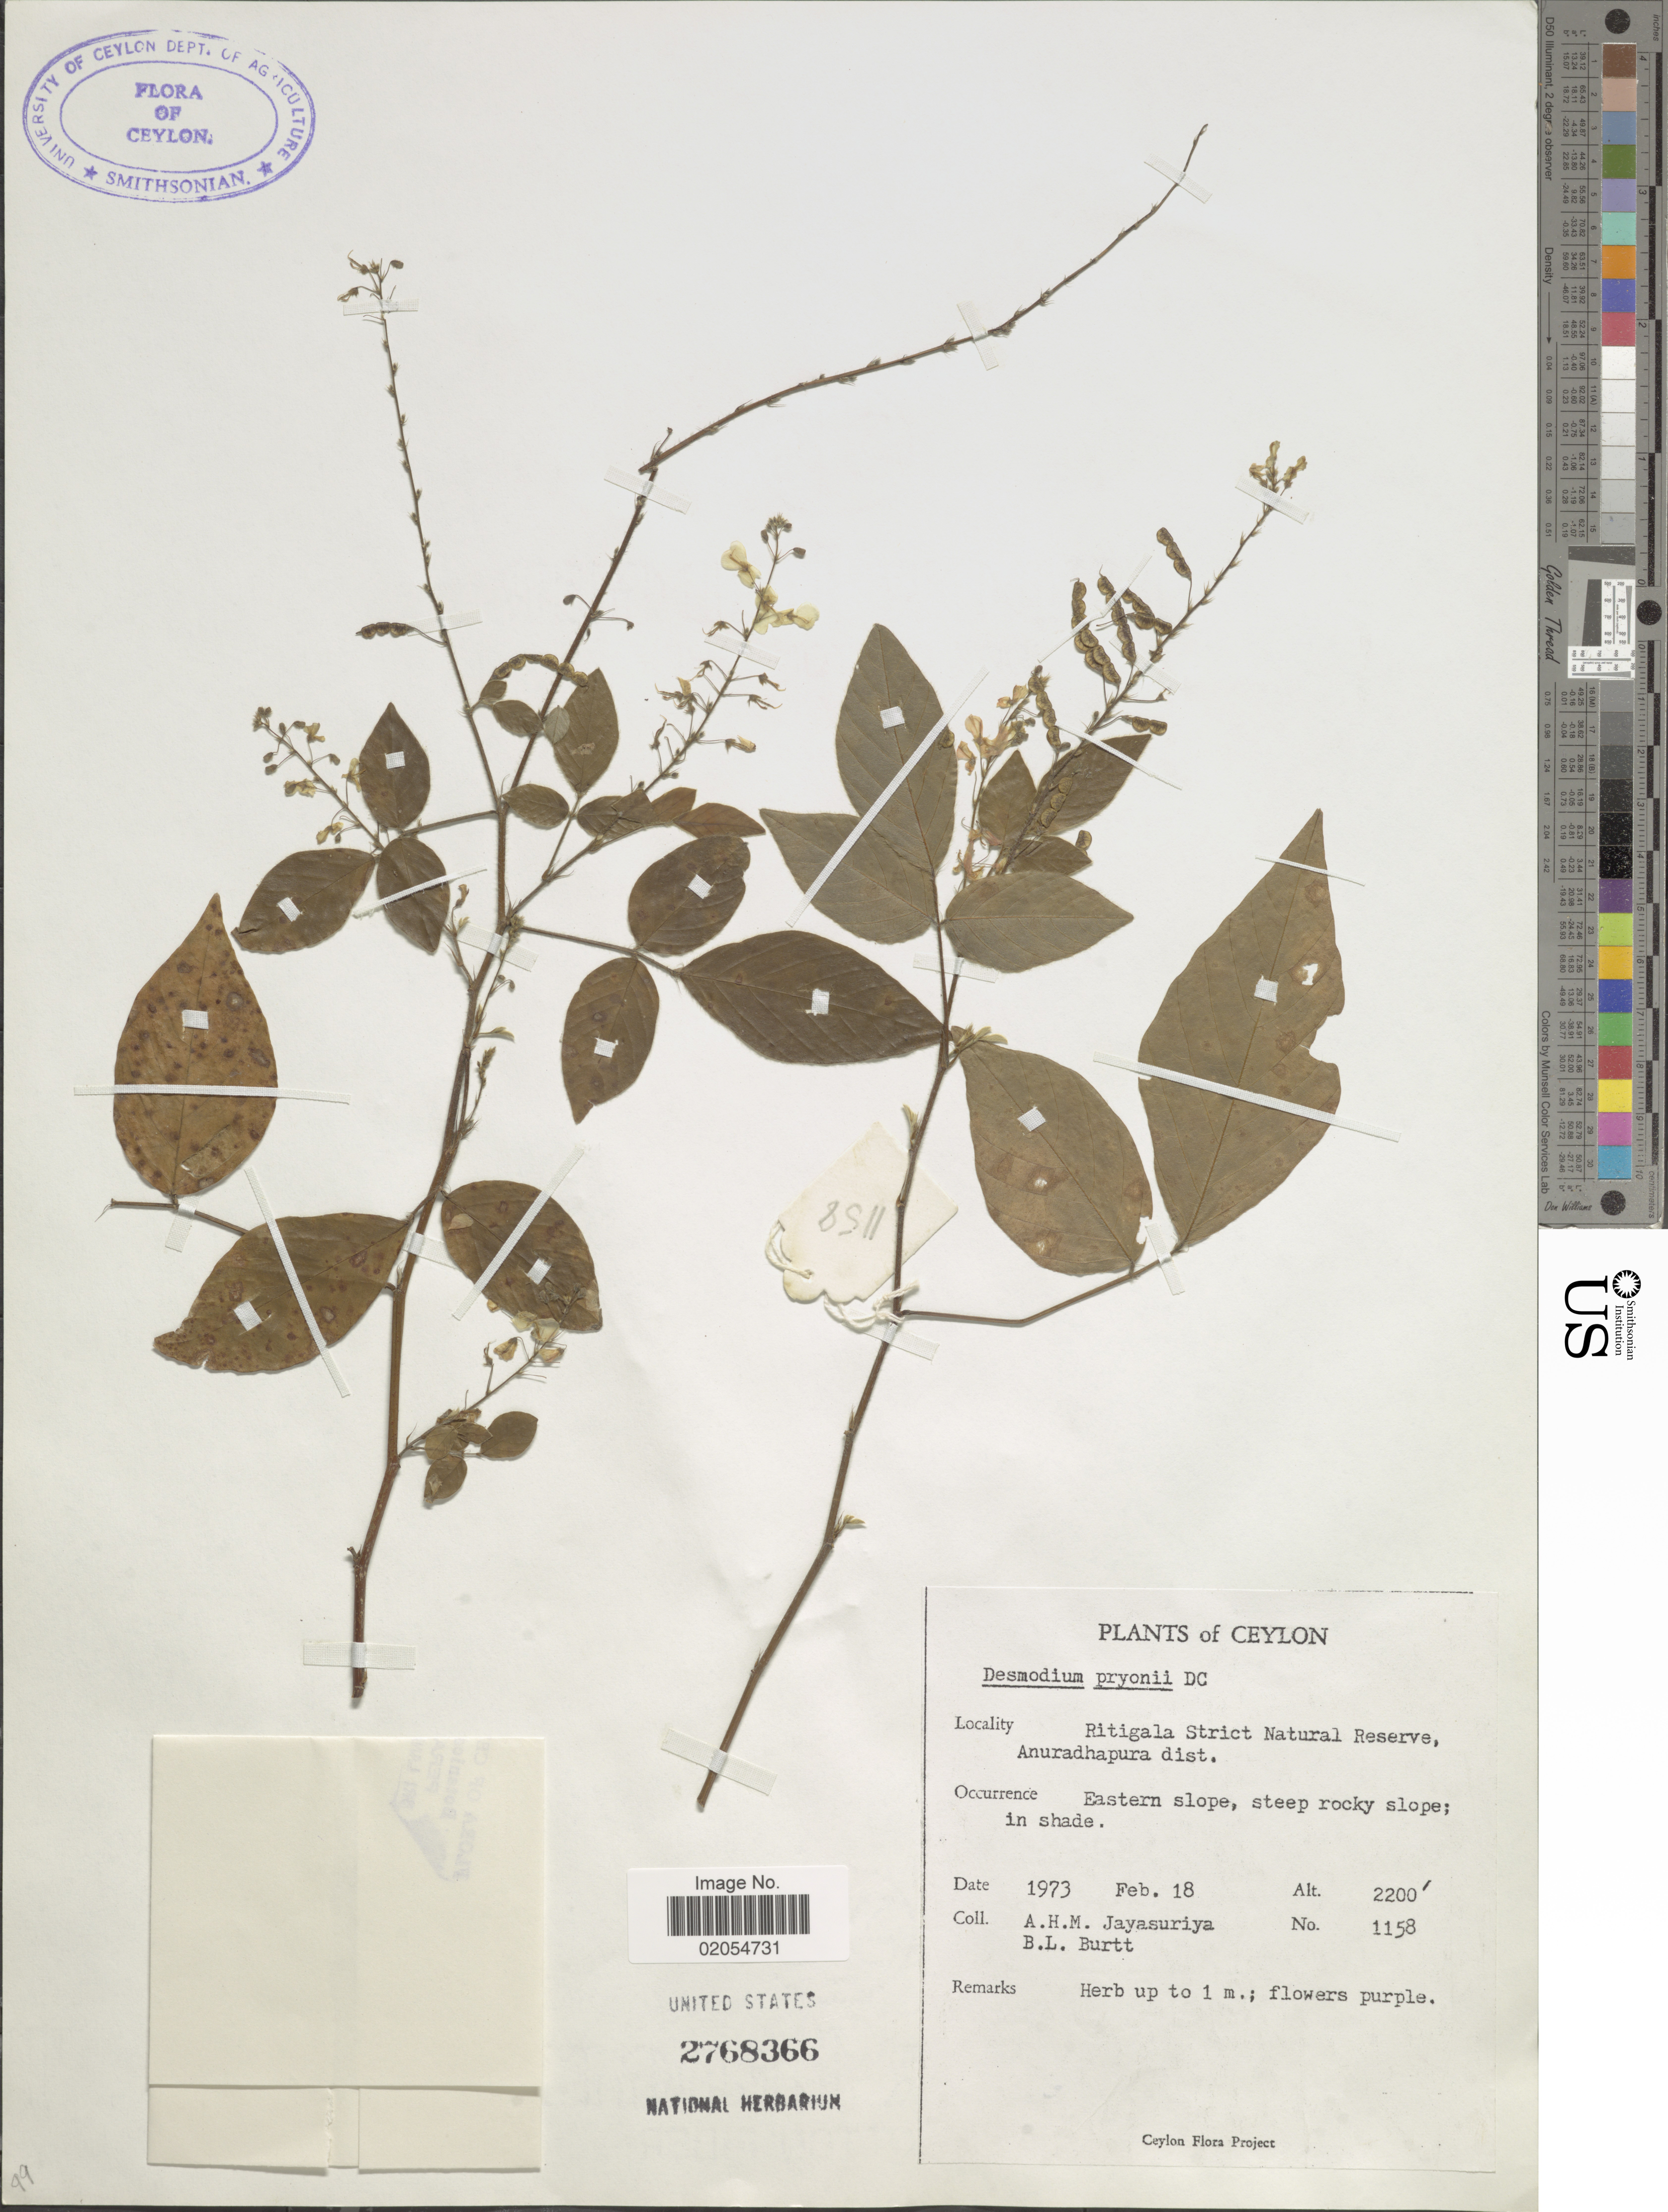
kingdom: Plantae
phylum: Tracheophyta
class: Magnoliopsida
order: Fabales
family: Fabaceae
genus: Pleurolobus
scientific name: Pleurolobus pryonii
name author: (DC.) H. Ohashi & K. Ohashi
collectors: A. H. Jayasuriya & B. L. Burtt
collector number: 1158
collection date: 1973-02-18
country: Sri Lanka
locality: Ceylon. Ritigala Strict Natural Reserve, Anuradhapura dist.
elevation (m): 671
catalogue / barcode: US 2768366